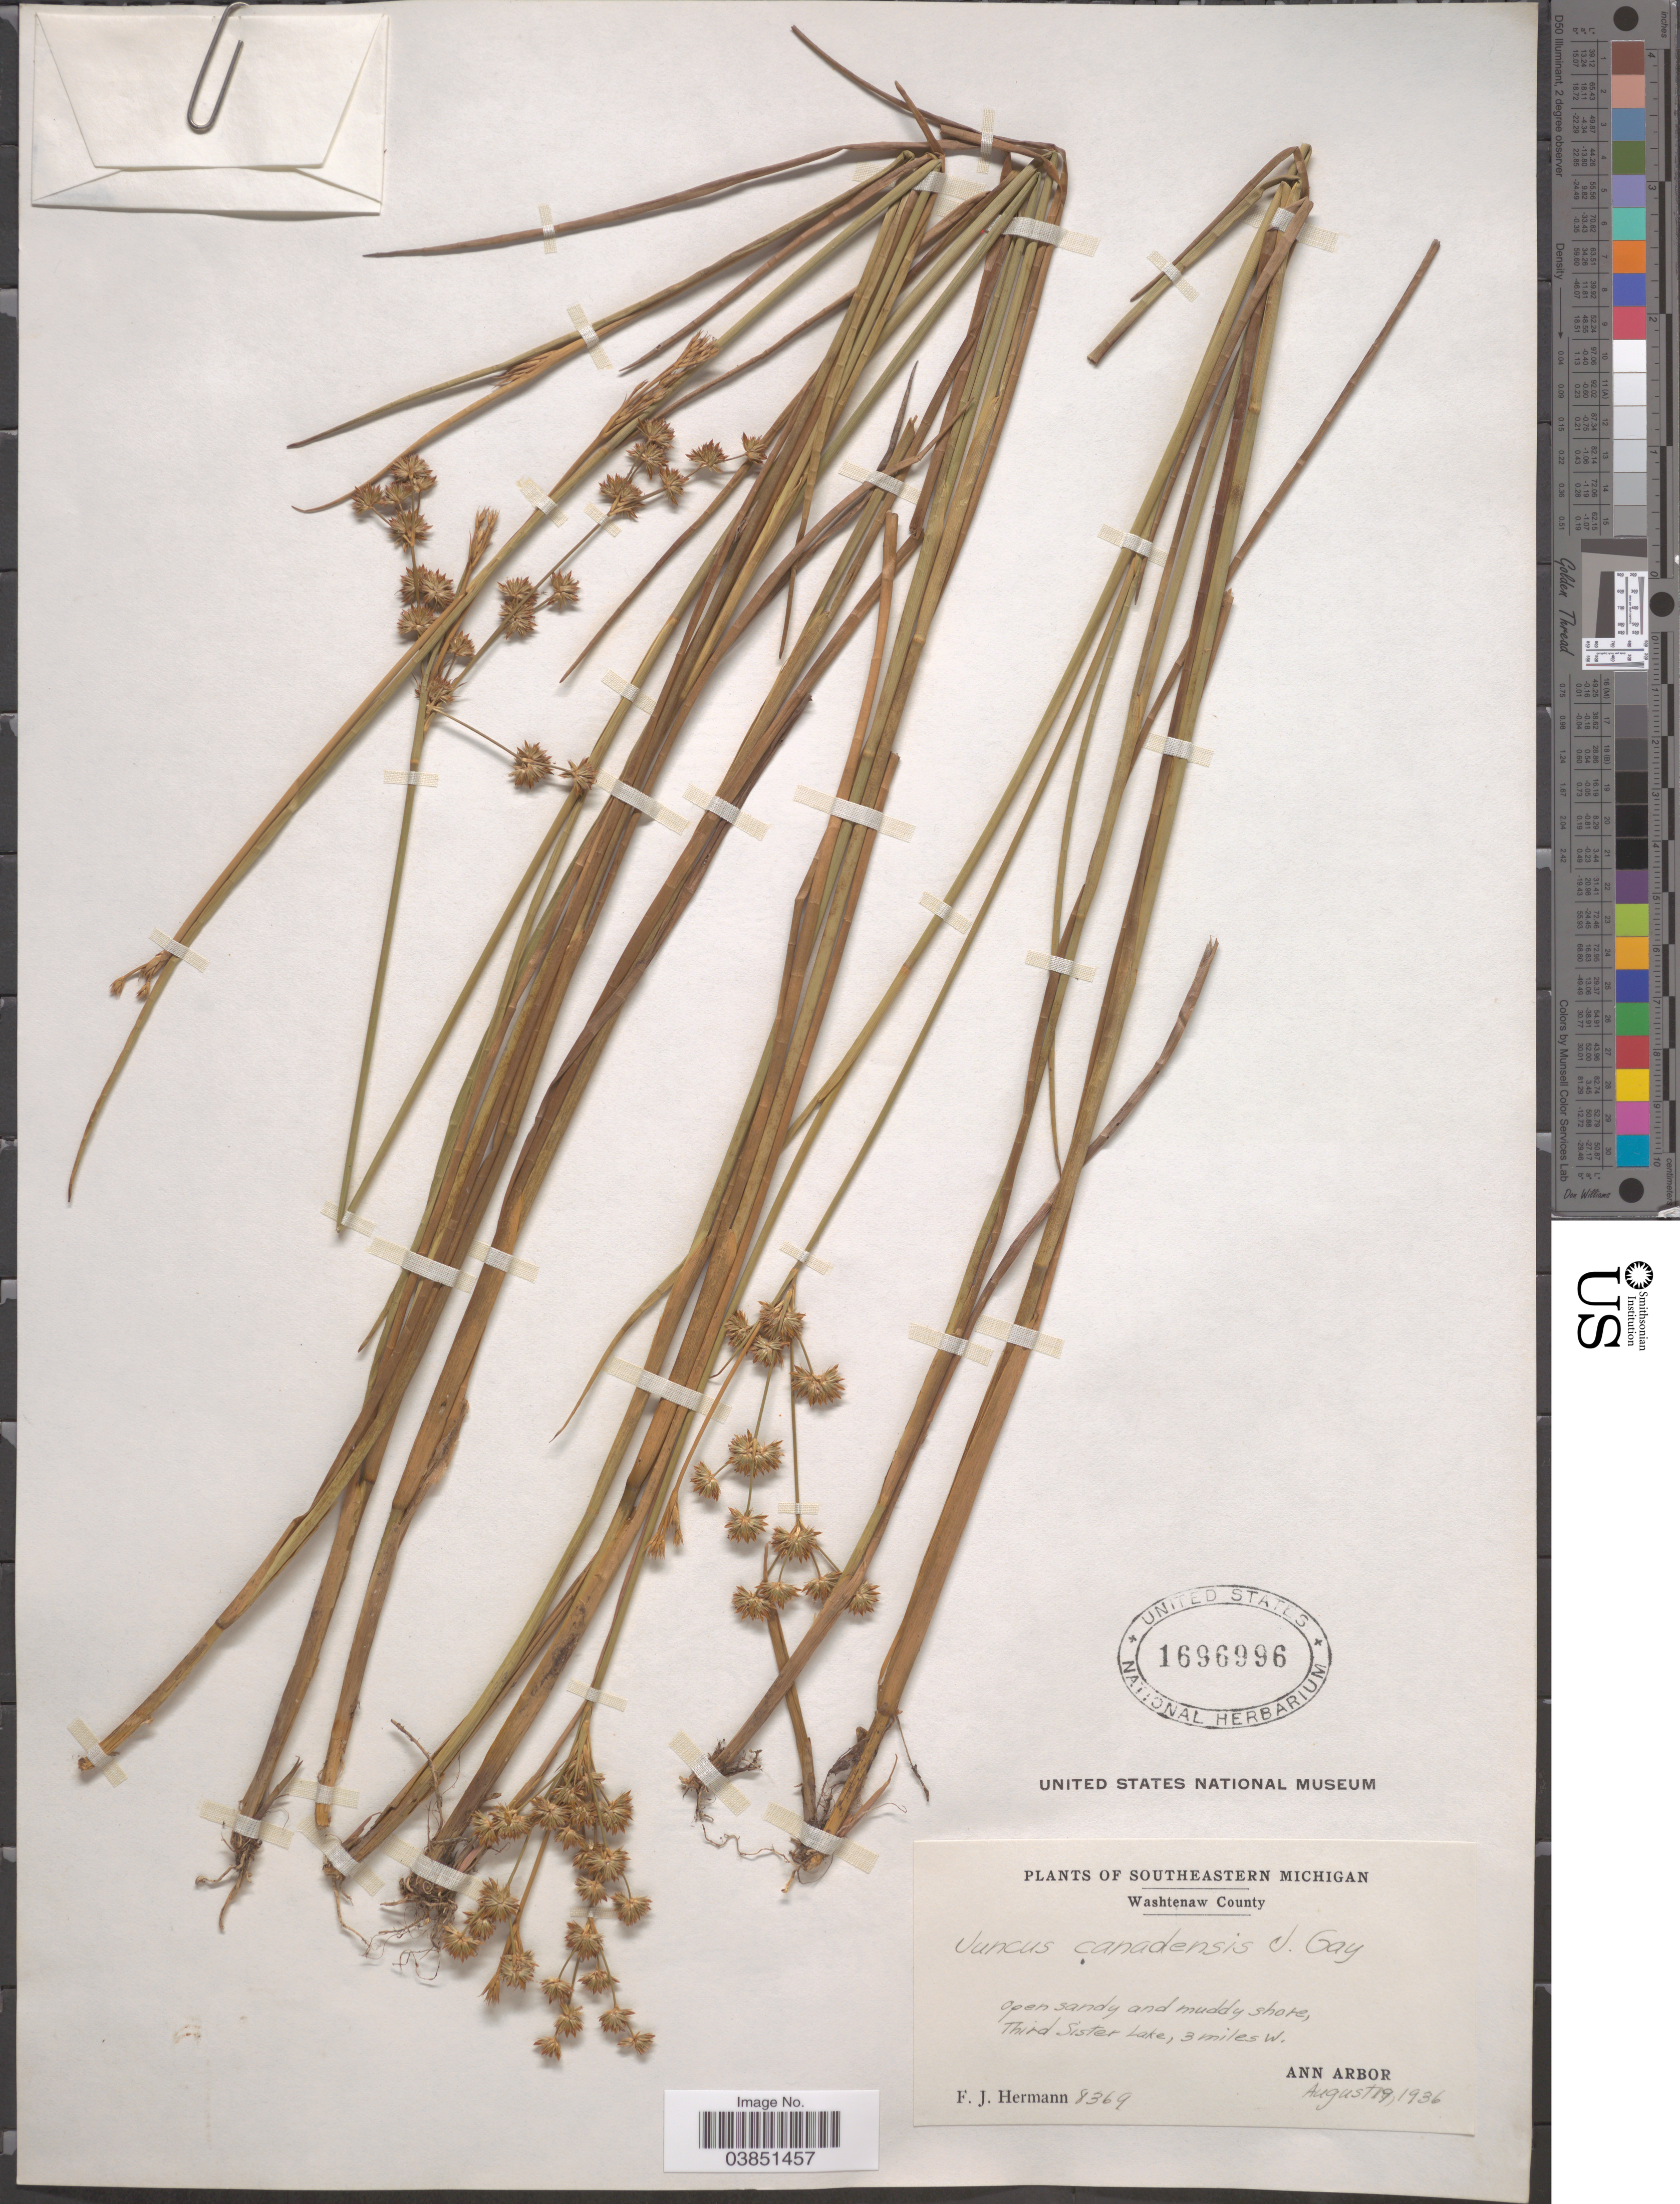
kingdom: Plantae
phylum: Tracheophyta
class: Liliopsida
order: Poales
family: Juncaceae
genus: Juncus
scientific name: Juncus canadensis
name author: J. Gay ex Laharpe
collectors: F. J. Hermann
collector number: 8369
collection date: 1936-08-19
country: United States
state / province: Michigan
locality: Southeastern Michigan. Washtenaw County. Third Sister Lake, 3 miles W. Ann Arbor.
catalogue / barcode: US 1696996